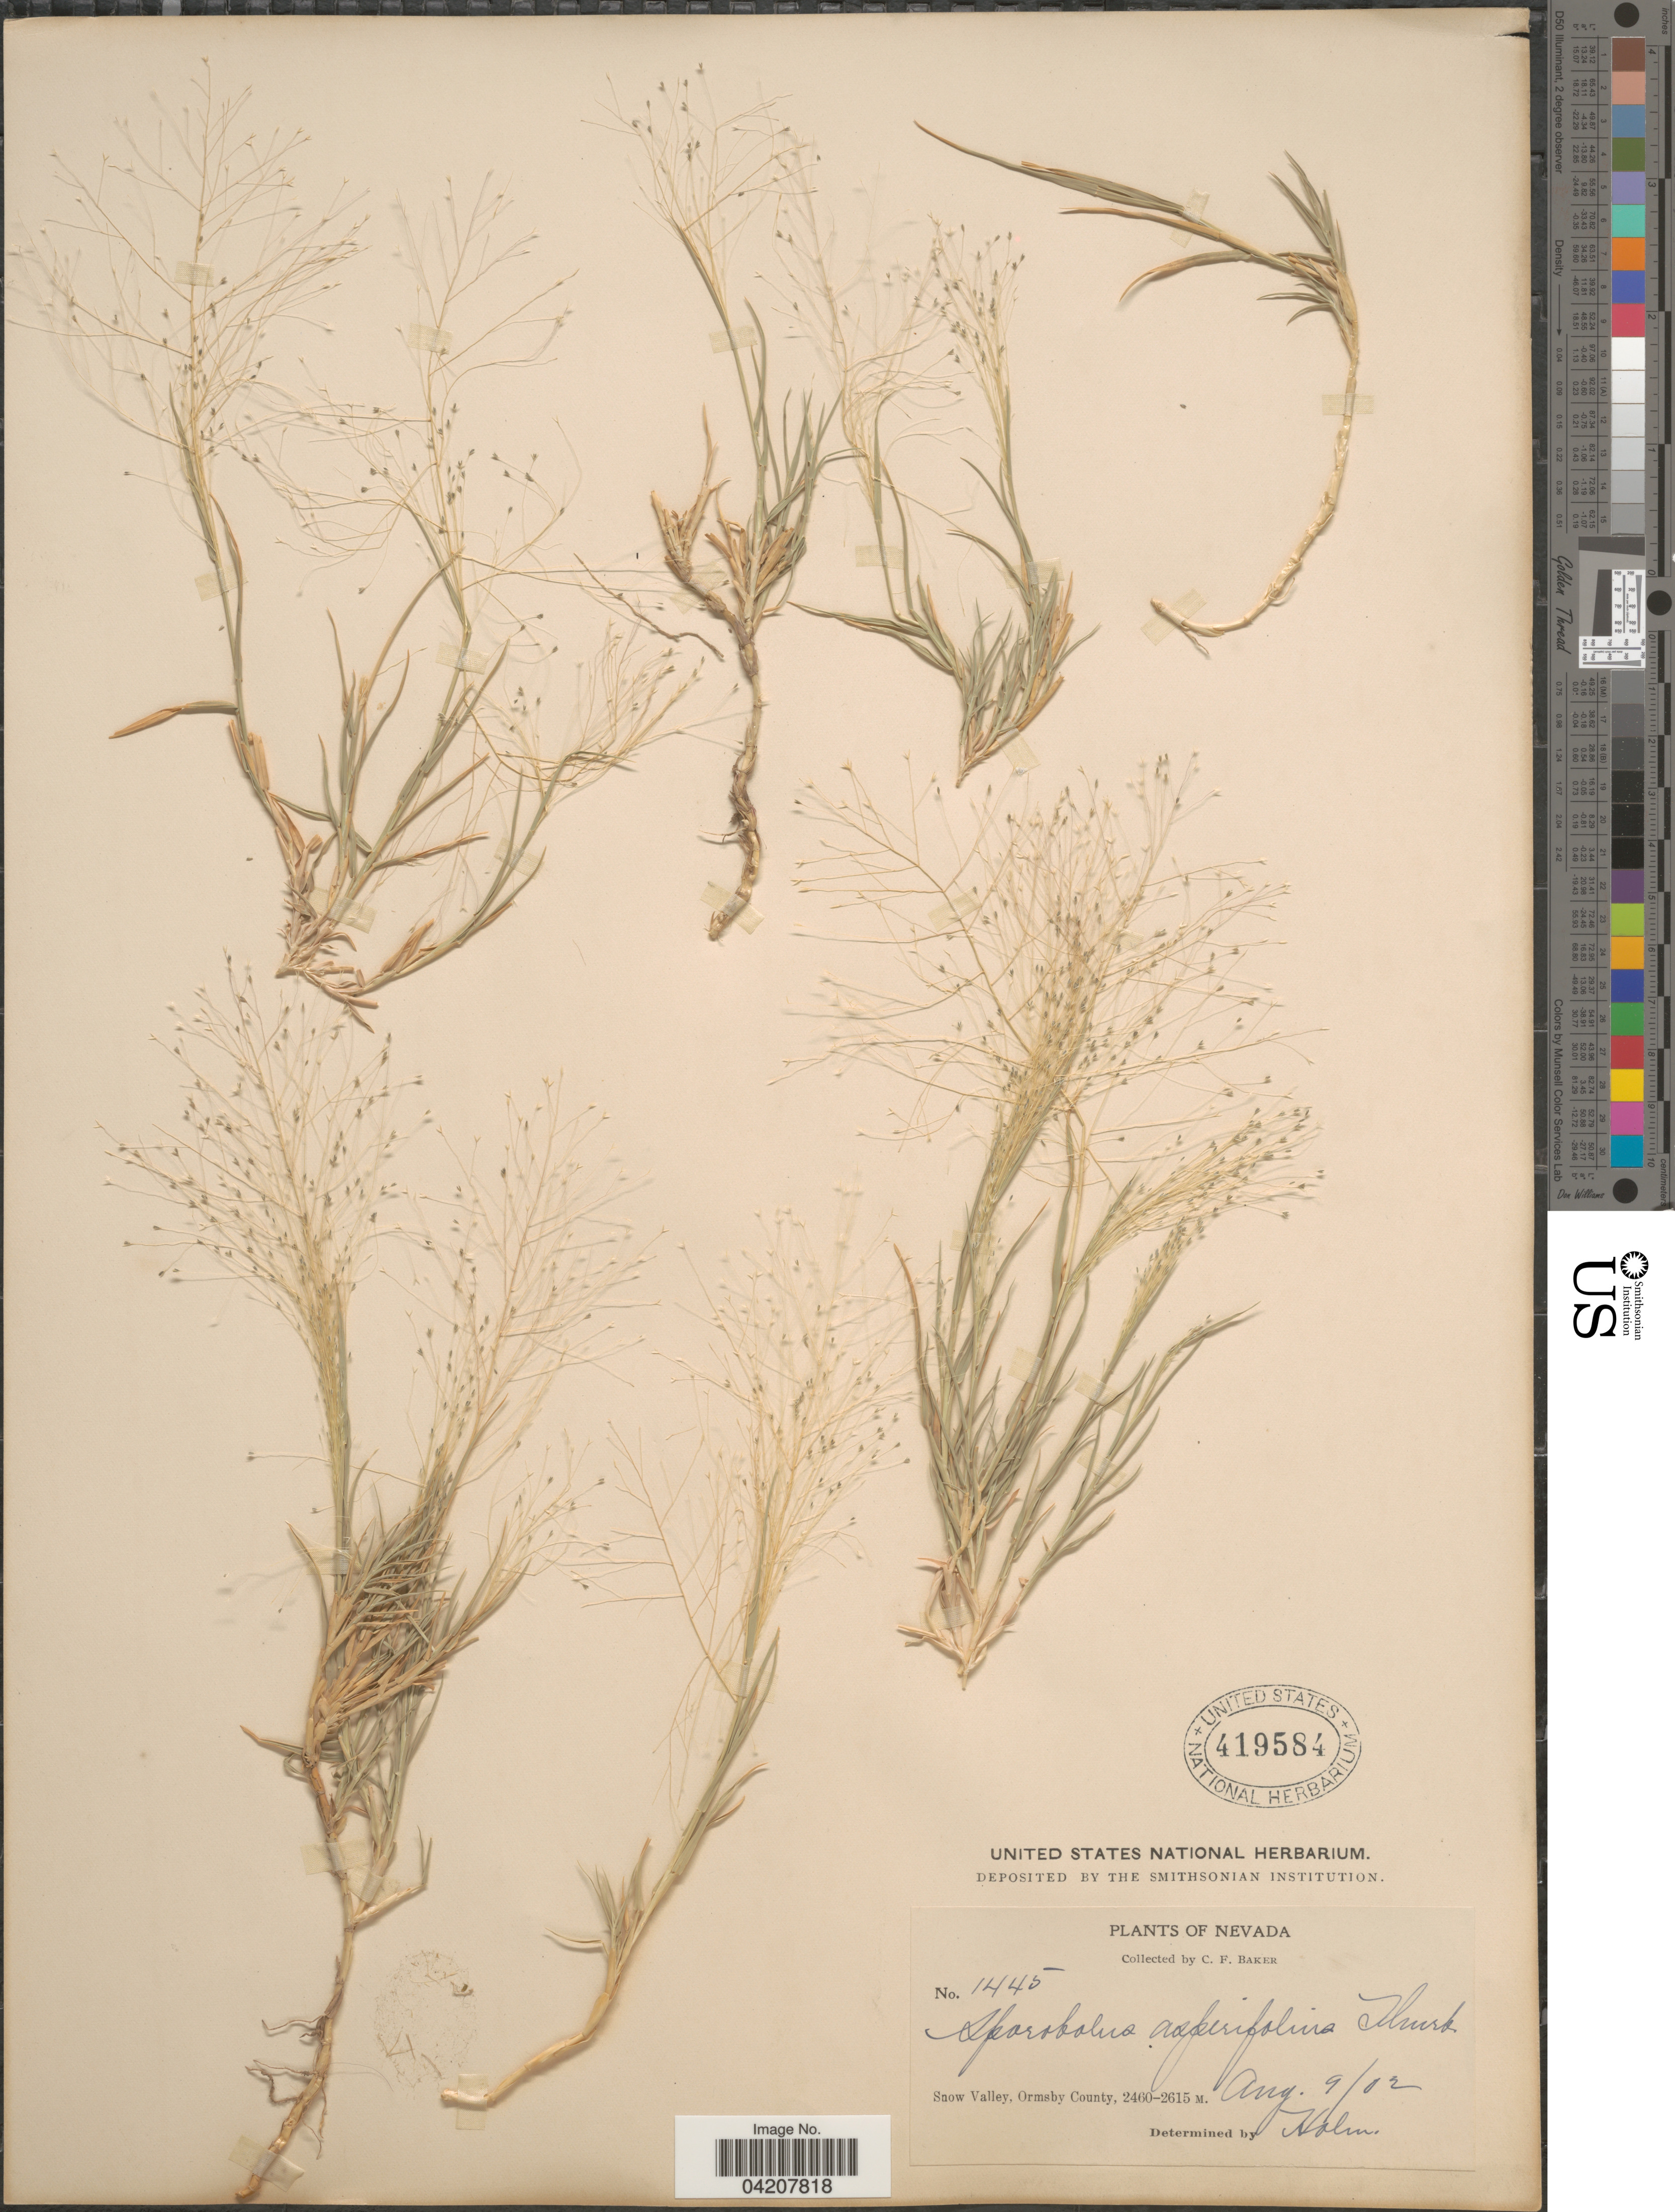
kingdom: Plantae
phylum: Tracheophyta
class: Liliopsida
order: Poales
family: Poaceae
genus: Muhlenbergia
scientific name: Muhlenbergia asperifolia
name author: (Nees & Meyen ex Trin.) Parodi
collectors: C. F. Baker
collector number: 1445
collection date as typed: Transcribed d/m/y: 9/8/2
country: United States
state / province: Nevada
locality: Snow Valley, Ormsby County.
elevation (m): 2460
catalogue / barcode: US 419584